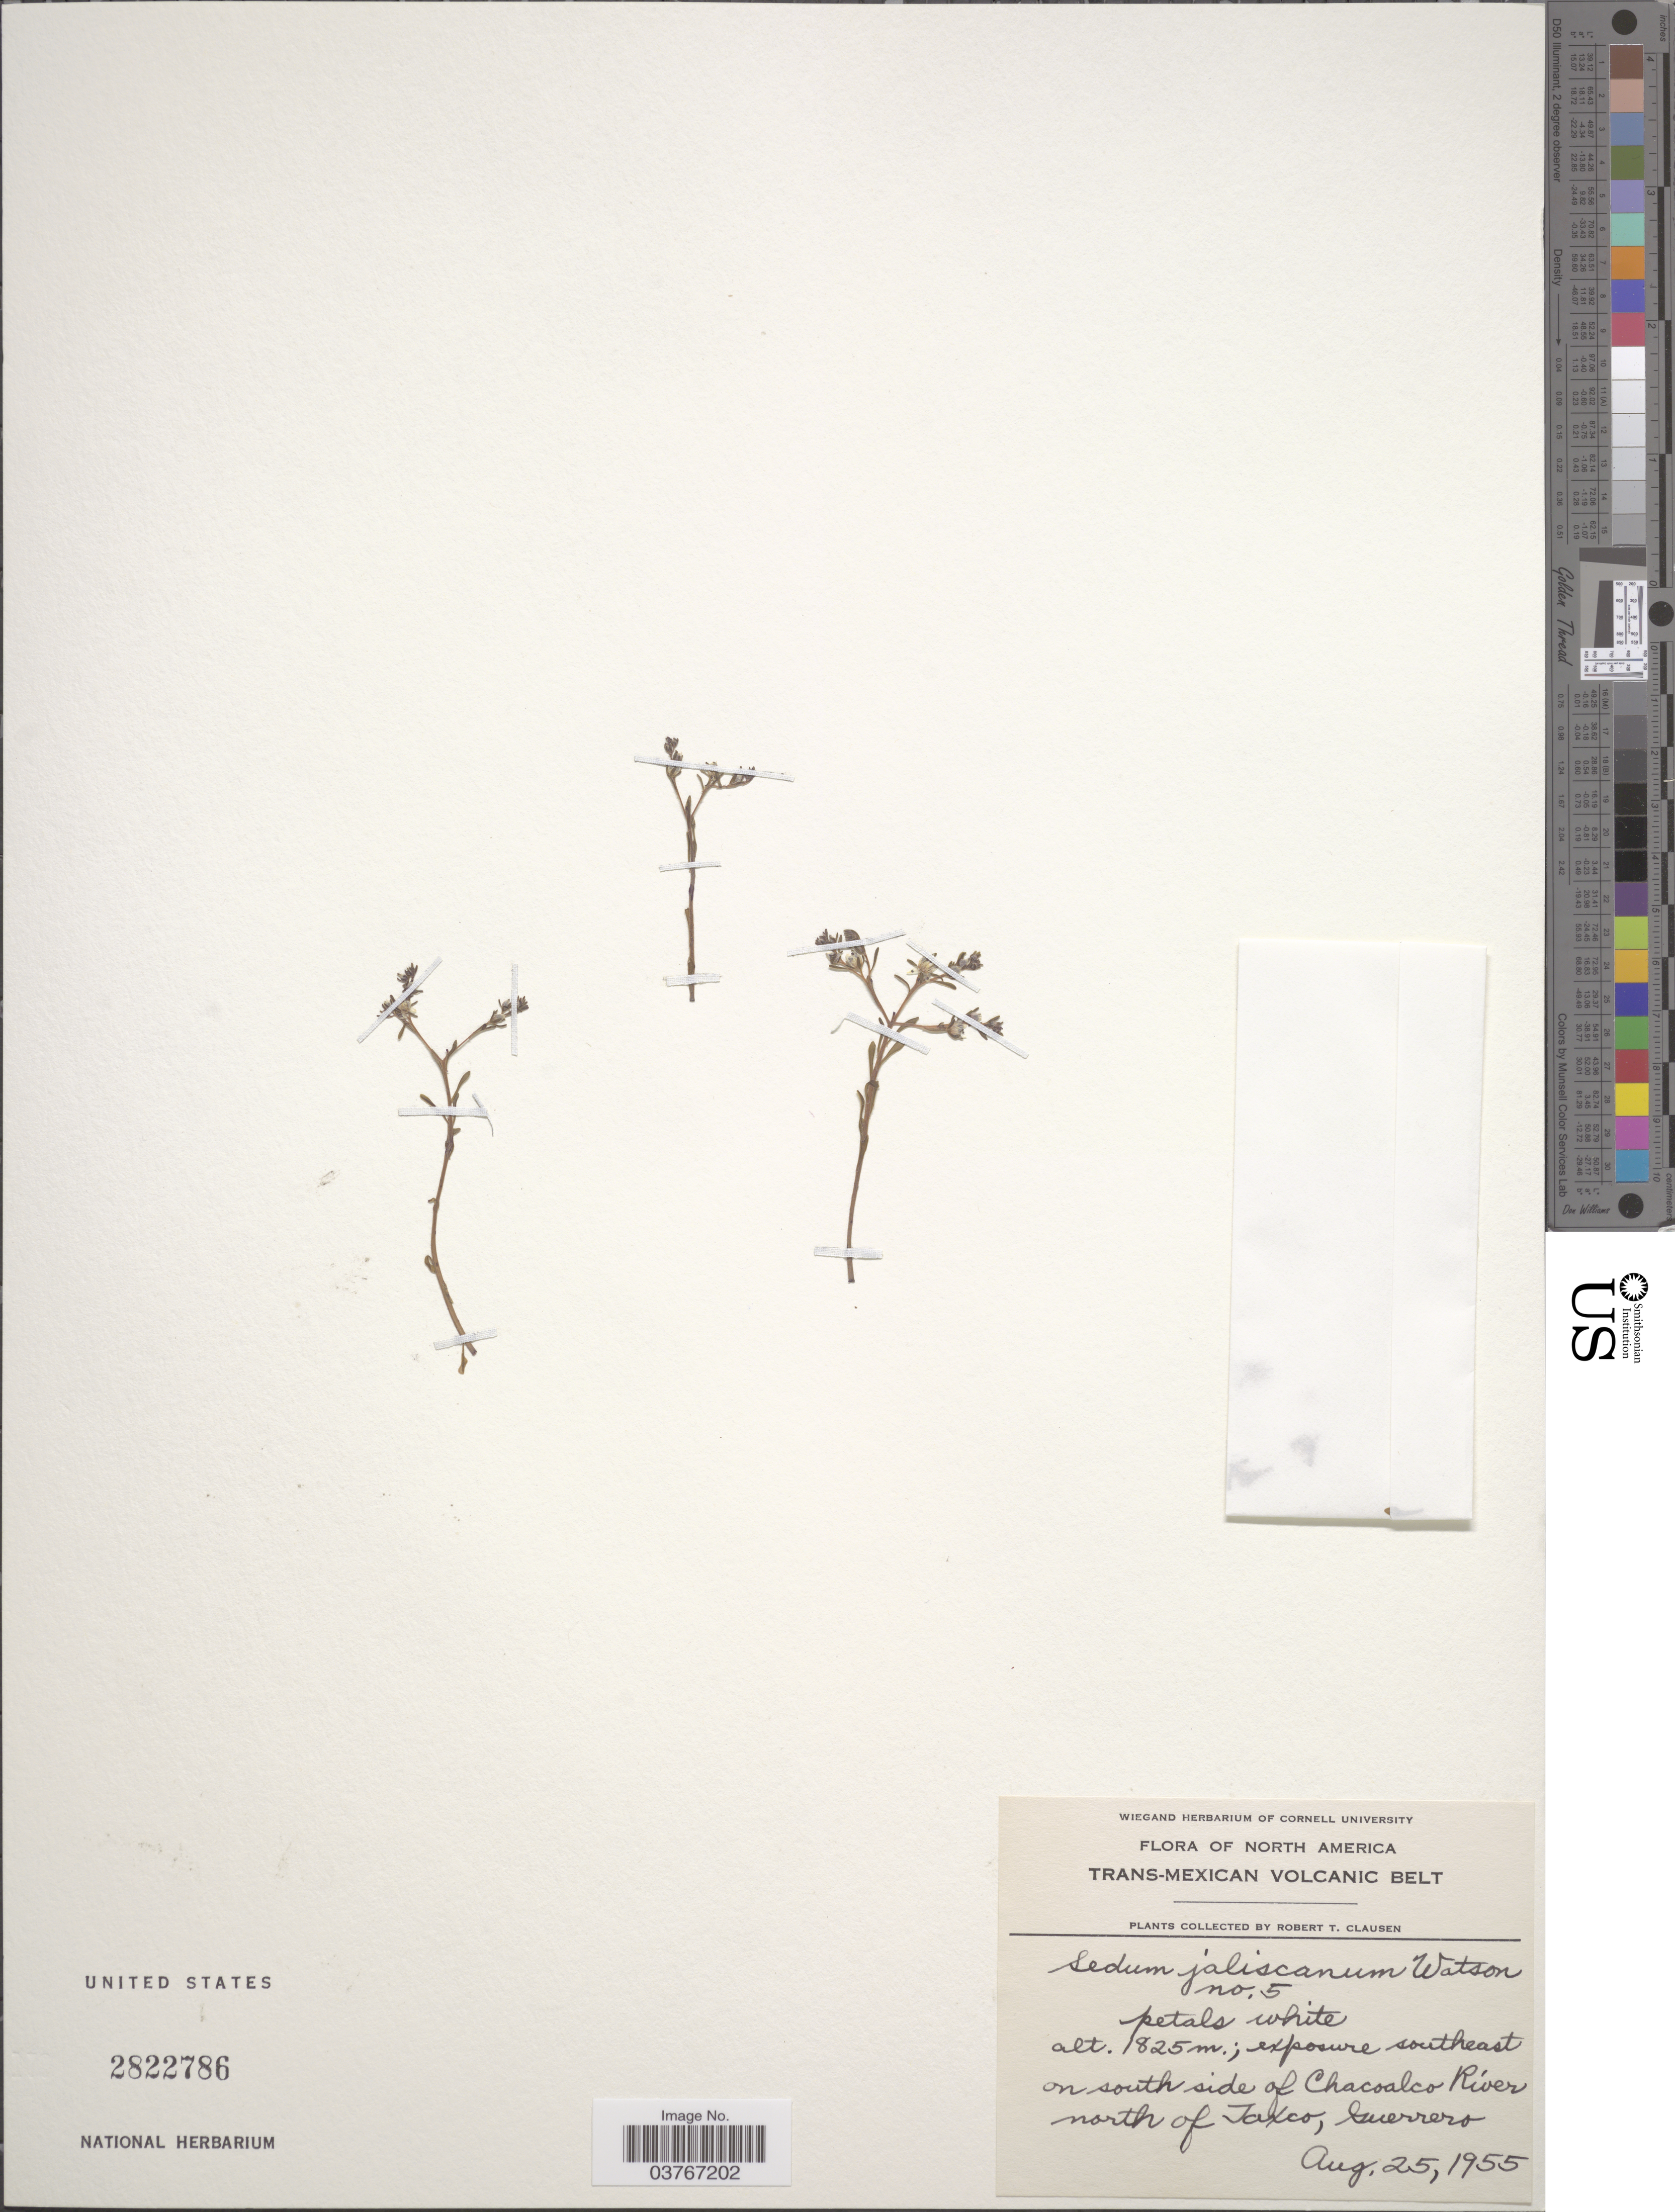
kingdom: Plantae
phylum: Tracheophyta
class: Magnoliopsida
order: Saxifragales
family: Crassulaceae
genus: Sedum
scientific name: Sedum jaliscanum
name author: S. Watson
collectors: R. T. Clausen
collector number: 5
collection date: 1955-08-25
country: Mexico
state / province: Guerrero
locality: Trans-Mexican Volcanic Belt. Exposure southeast on south side of Chacoalco River north of Taxco.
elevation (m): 1825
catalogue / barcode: US 2822786